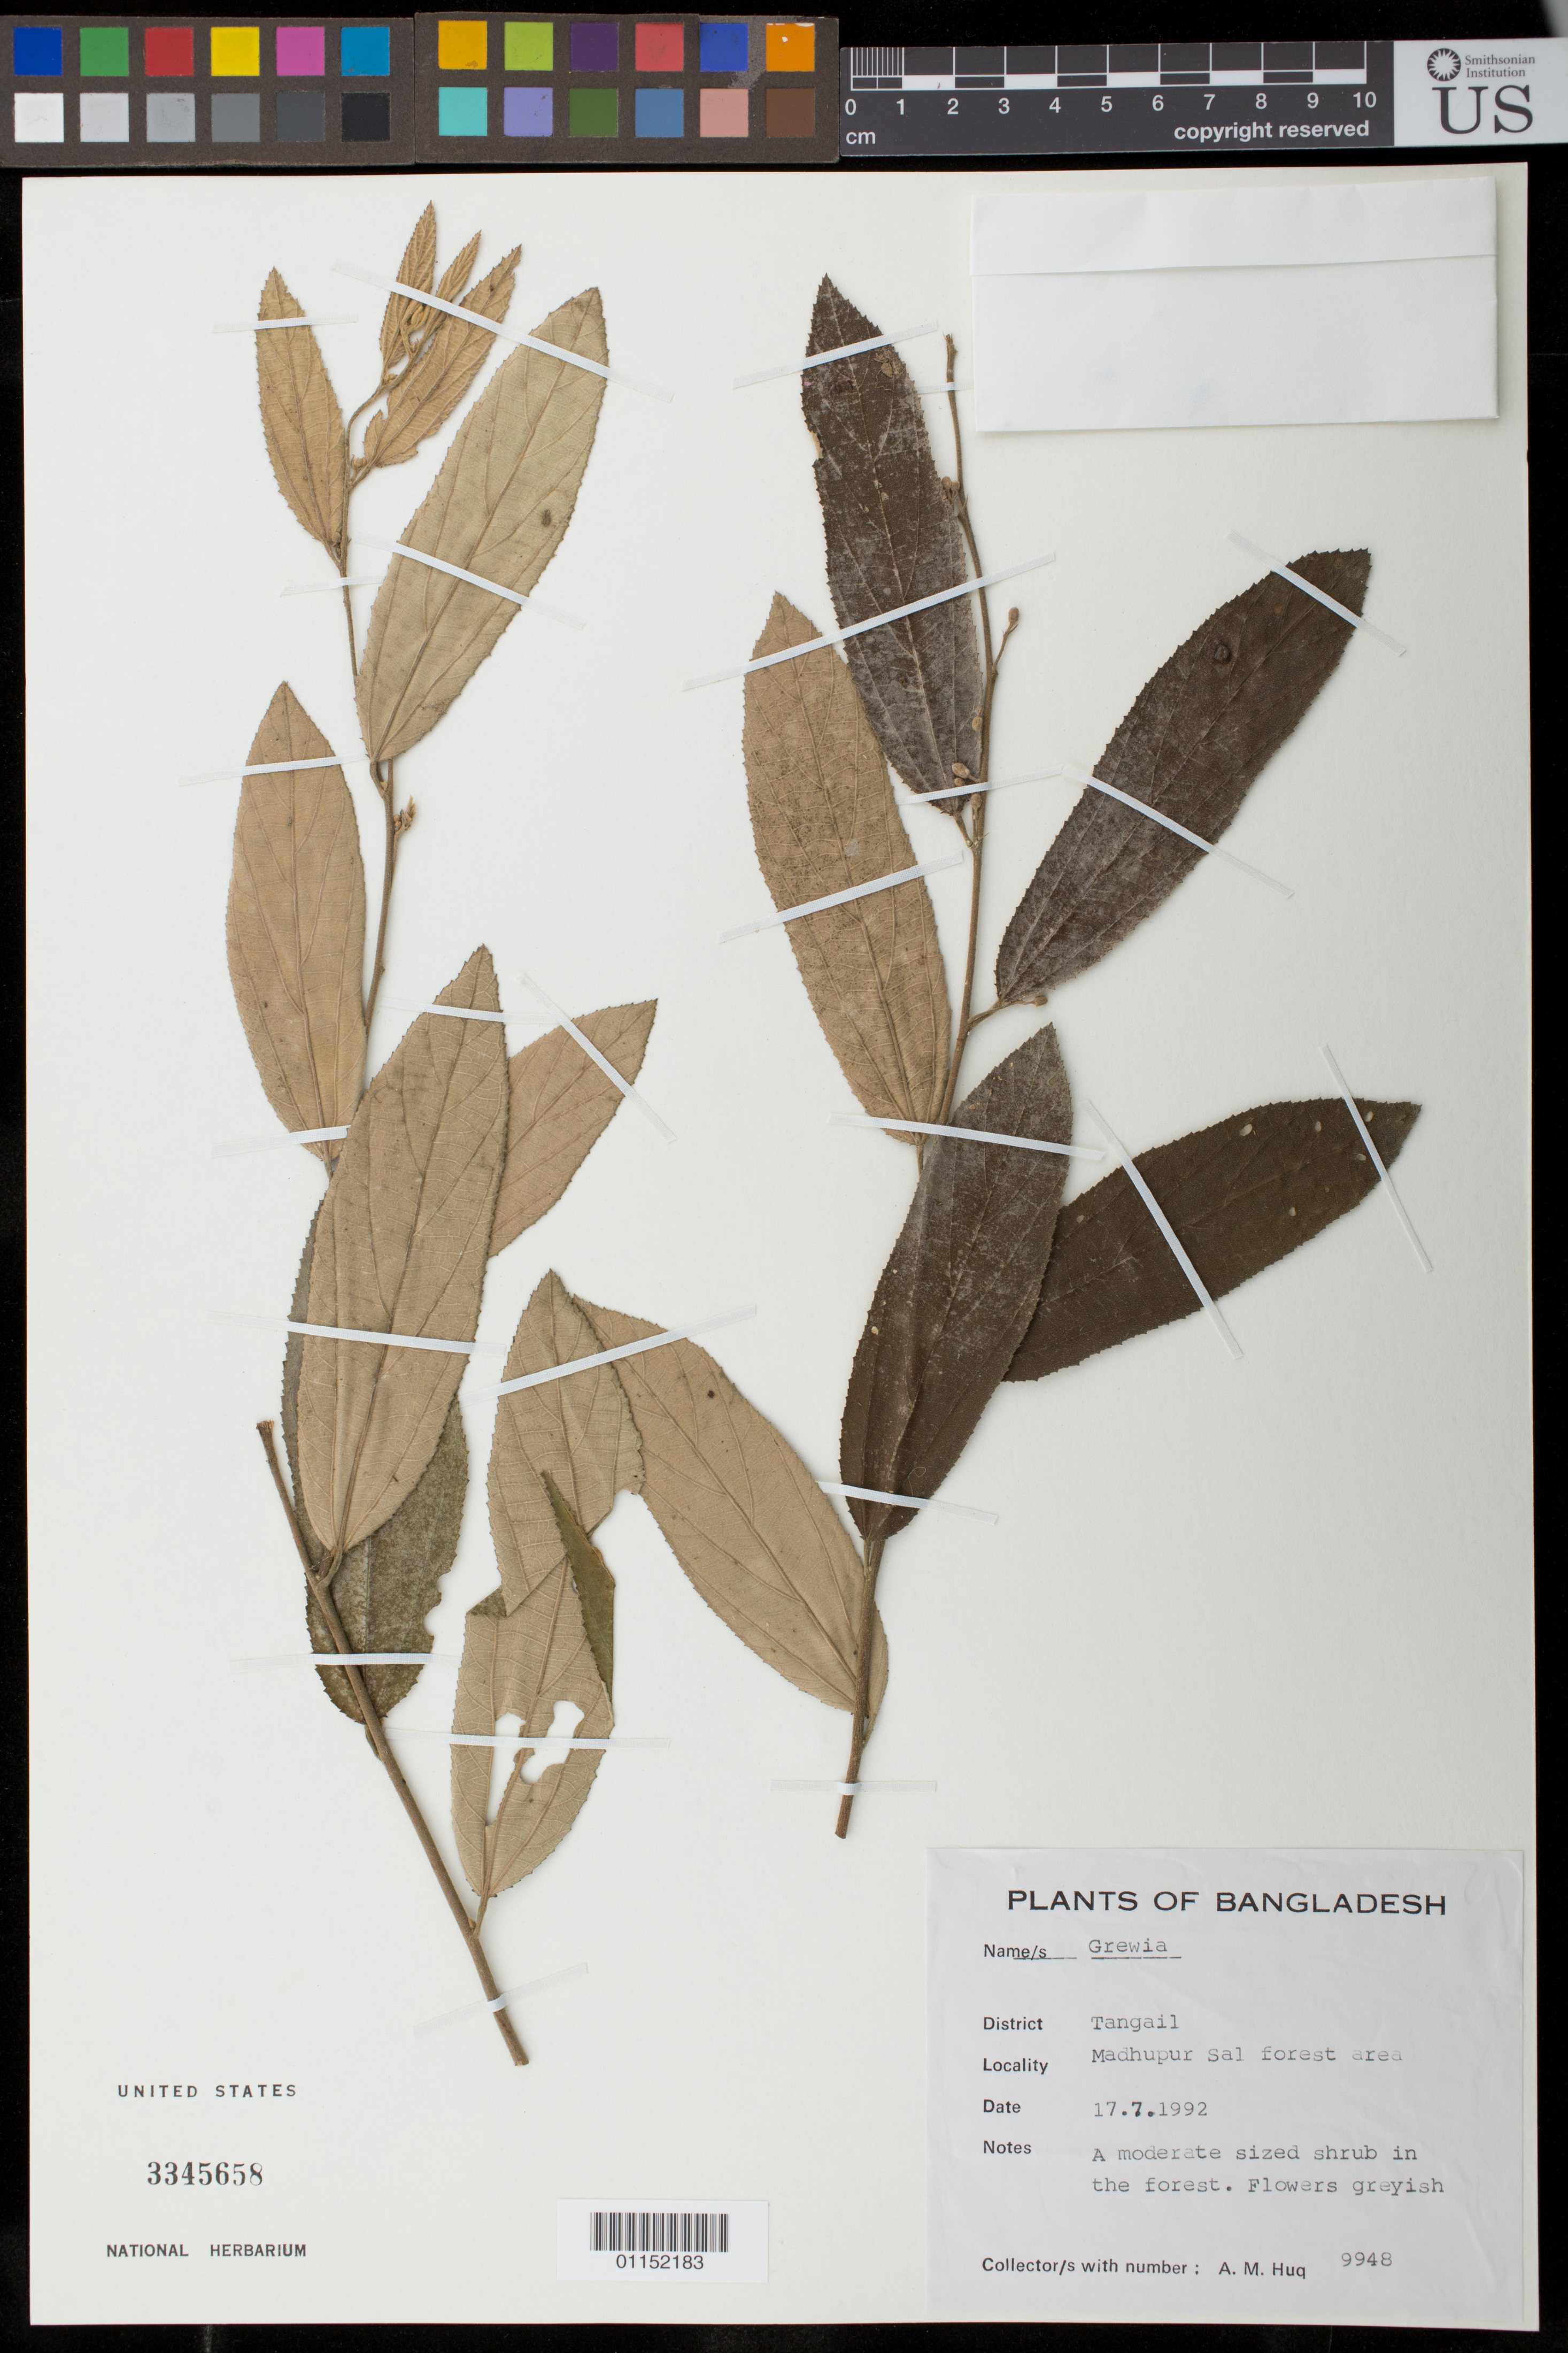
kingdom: Plantae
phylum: Tracheophyta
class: Magnoliopsida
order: Malvales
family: Malvaceae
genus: Grewia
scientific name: Grewia sp.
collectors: A. M. Huq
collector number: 9948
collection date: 1992-07-17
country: Bangladesh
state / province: Dhaka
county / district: Tangail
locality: Madhupur sal forest area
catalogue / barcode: US 3345658